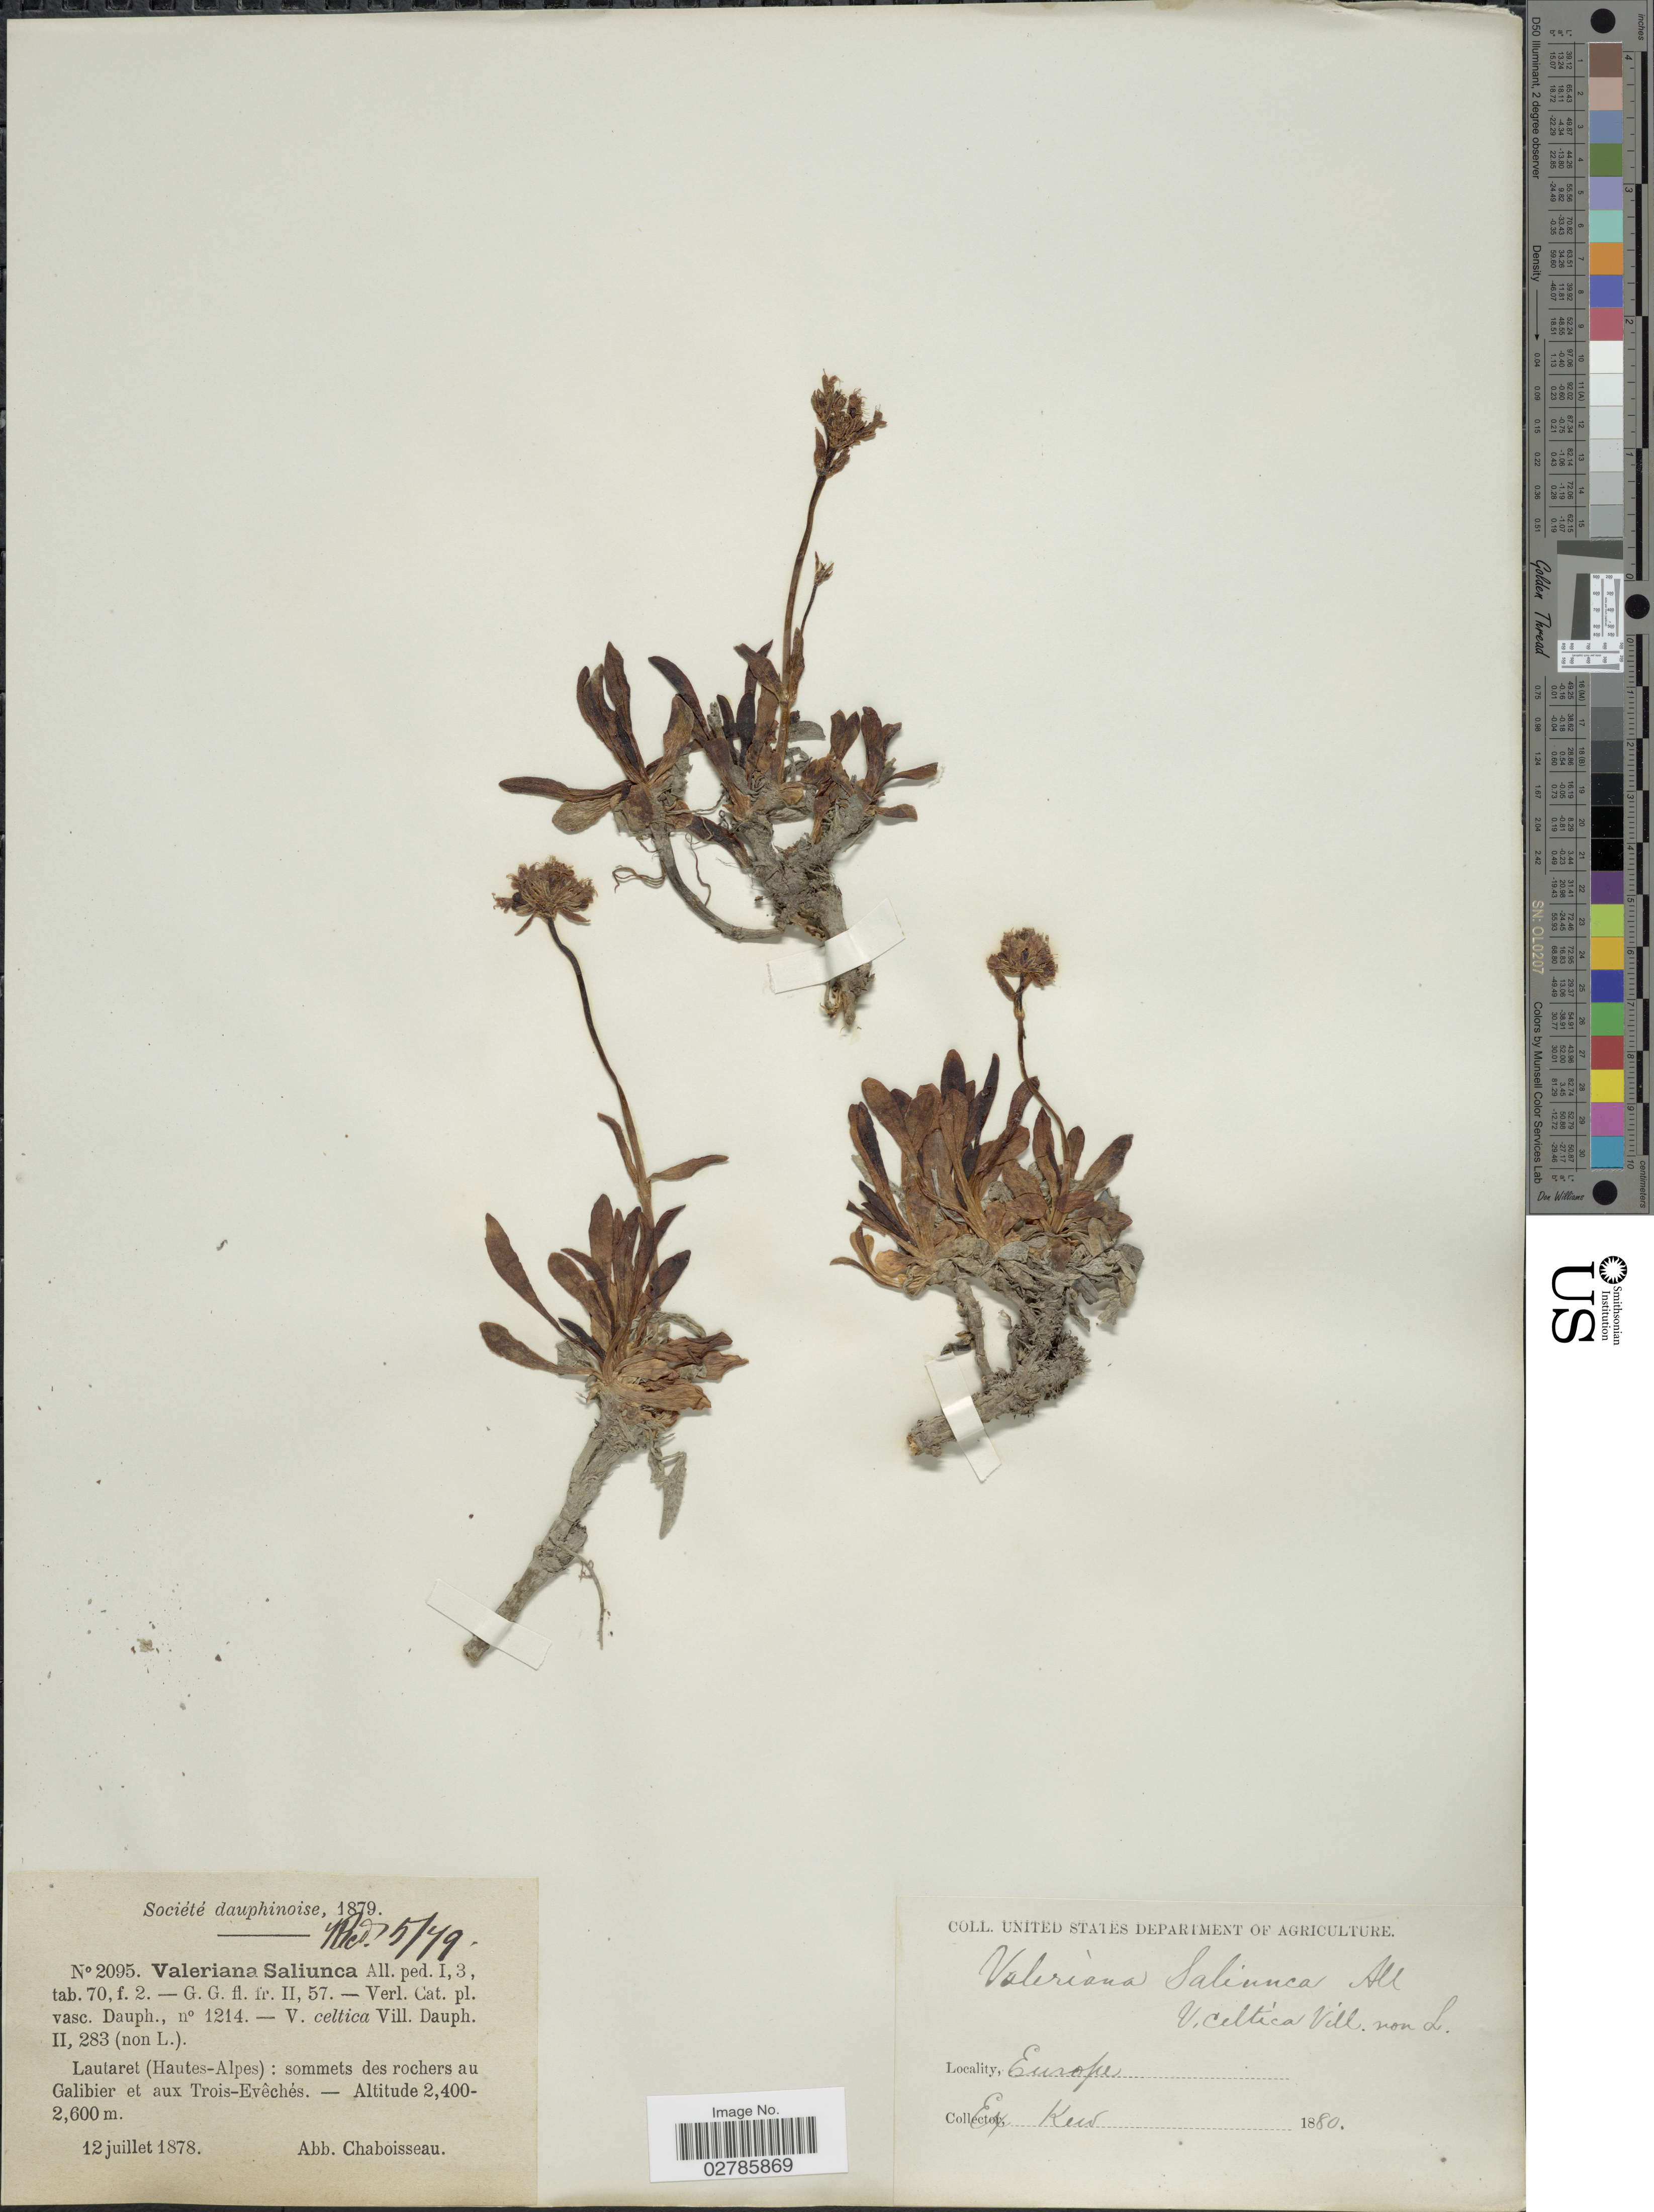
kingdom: Plantae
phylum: Tracheophyta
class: Magnoliopsida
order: Dipsacales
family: Caprifoliaceae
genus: Valeriana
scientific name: Valeriana saliunca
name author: All.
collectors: A. Chaboisseau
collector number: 2095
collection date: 1878-07-12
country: France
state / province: Provence-Alpes-Côte d'Azur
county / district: Hautes-Alpes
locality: Europe. Lautaret (Hautes-Alpes): sommets des rochers au Galibier et aux Trois-Evêchés.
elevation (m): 2400